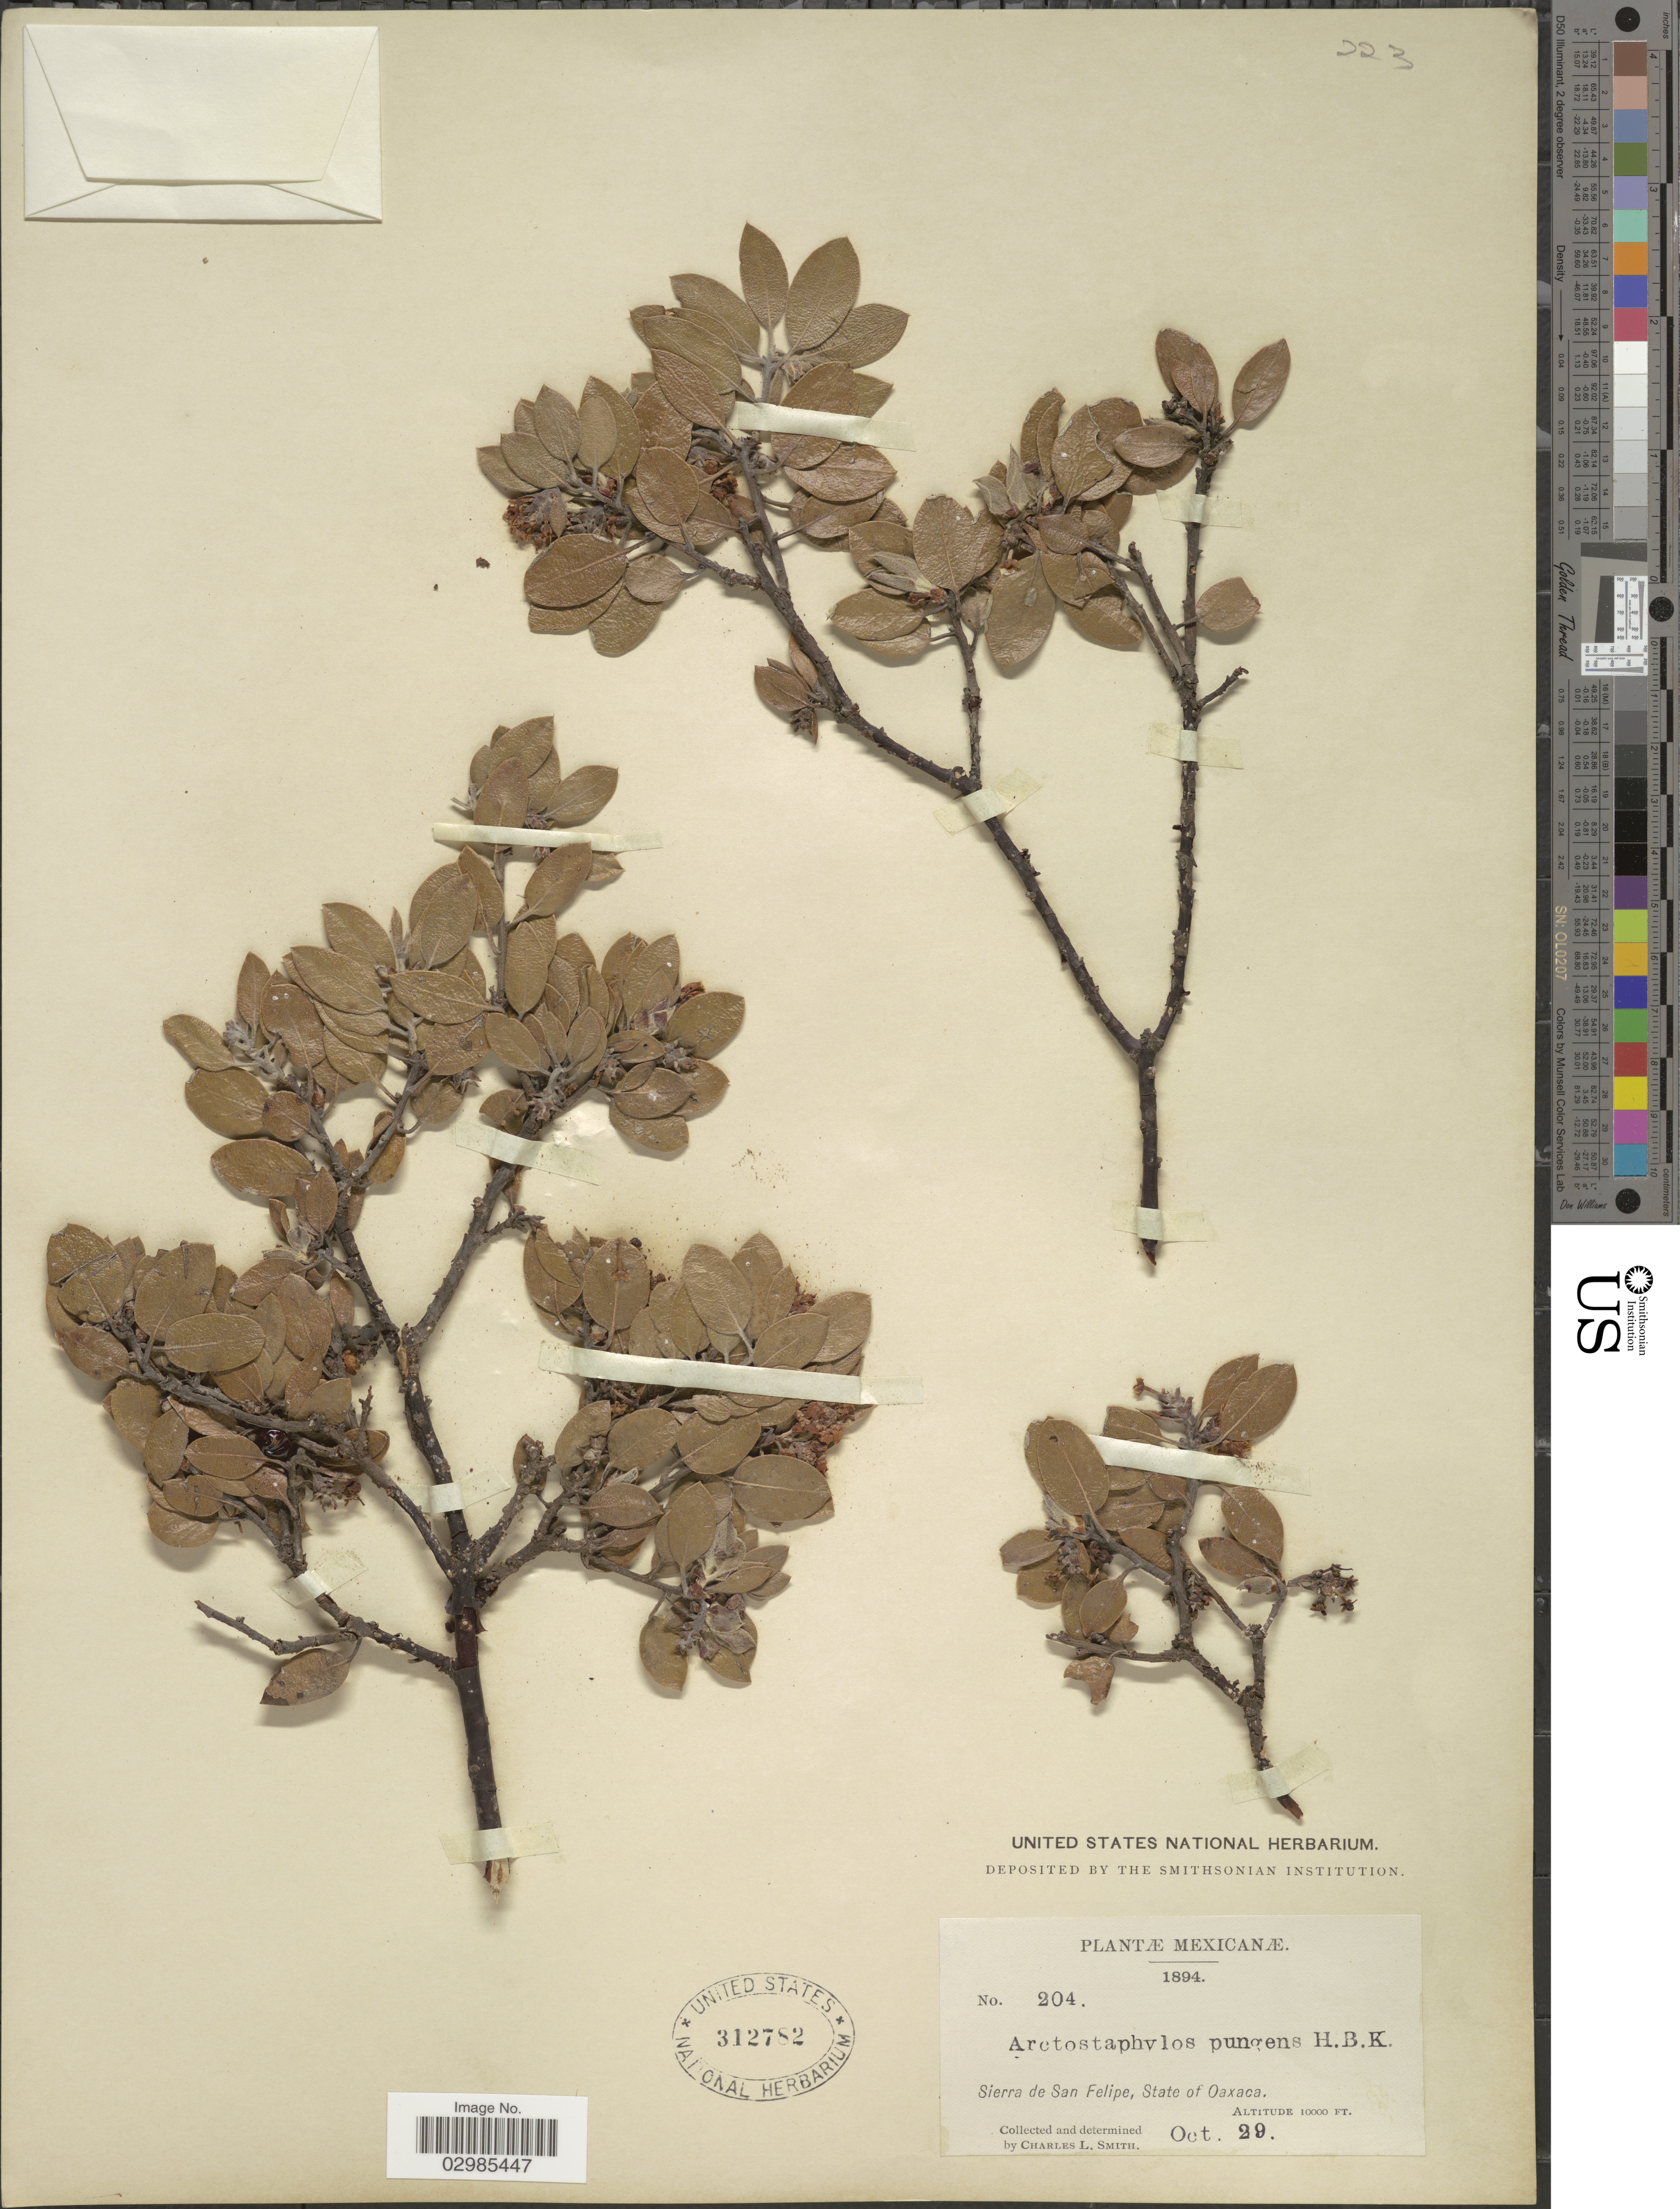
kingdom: Plantae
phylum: Tracheophyta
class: Magnoliopsida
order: Ericales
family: Ericaceae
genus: Arctostaphylos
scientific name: Arctostaphylos pungens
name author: Kunth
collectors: C. L. Smith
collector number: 204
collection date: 1894-10-29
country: Mexico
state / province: Oaxaca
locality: Sierra de San Felipe, State of Oaxaca.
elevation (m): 3048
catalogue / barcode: US 312782